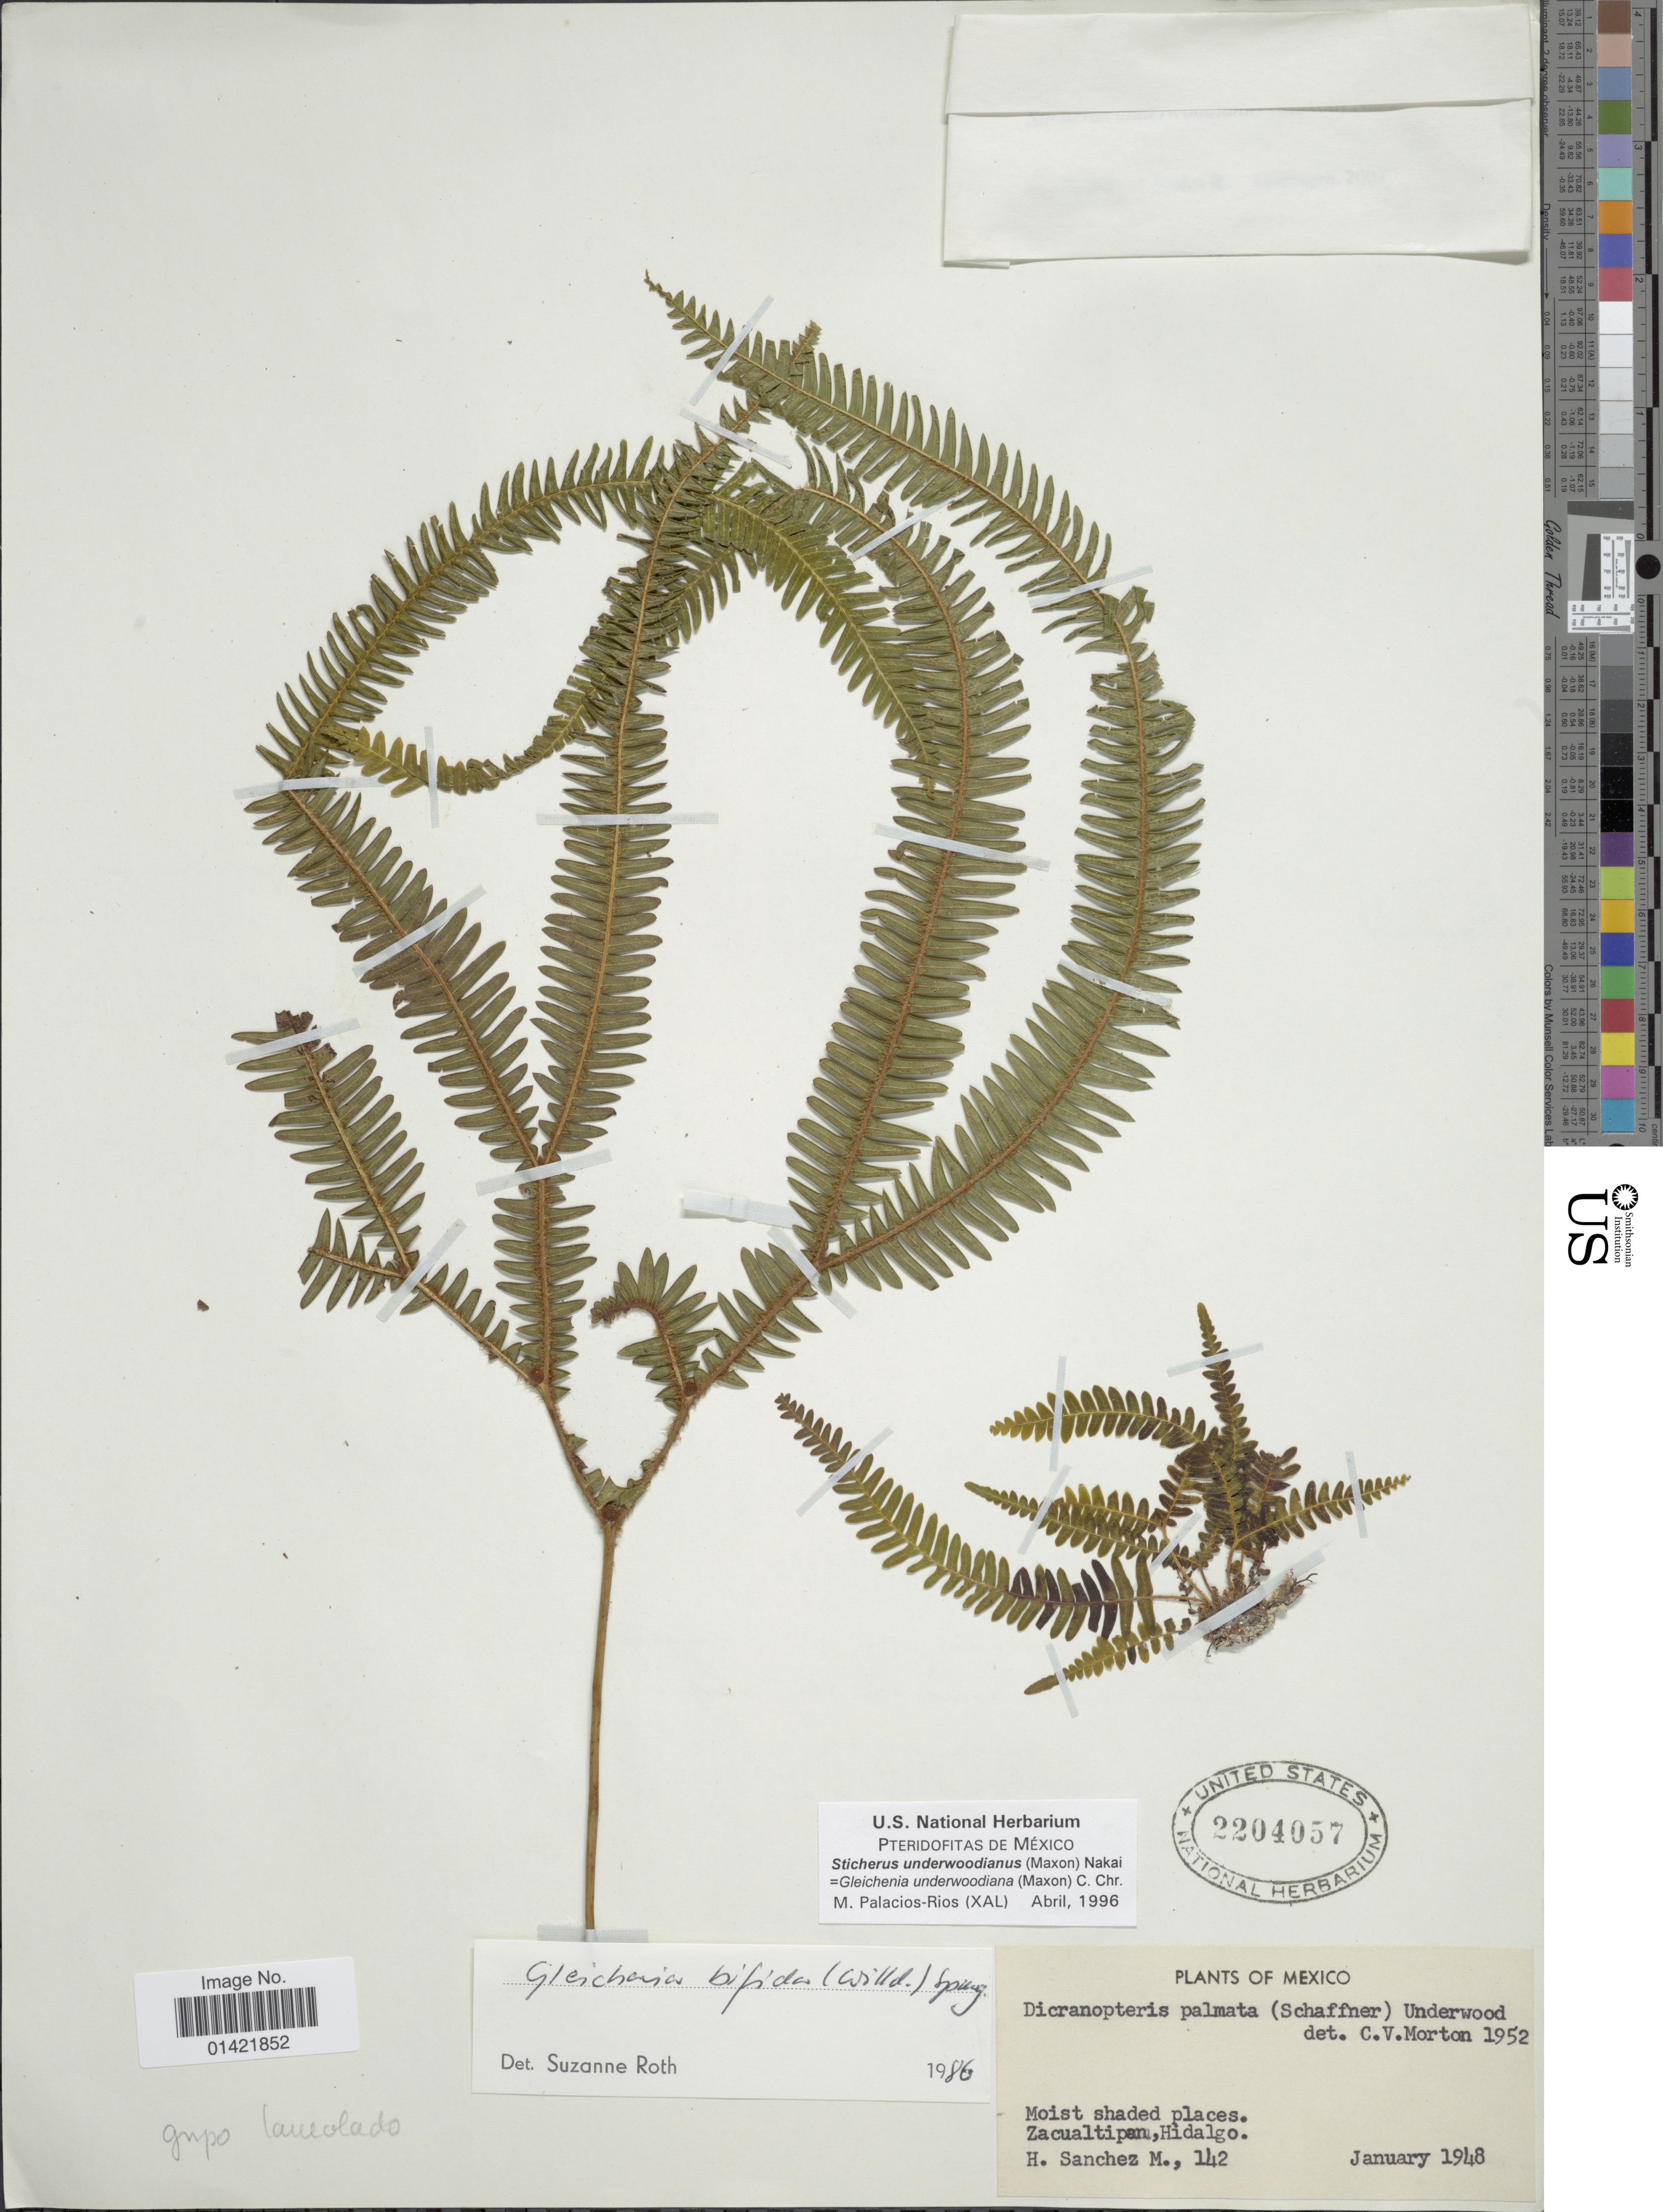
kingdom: Plantae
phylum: Tracheophyta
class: Polypodiopsida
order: Gleicheniales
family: Gleicheniaceae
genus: Sticherus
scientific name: Sticherus underwoodianus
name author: (Maxon) Nakai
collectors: H. Sánchez-Mejorada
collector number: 142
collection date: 1948-01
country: Mexico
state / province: Hidalgo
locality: Zacualtipan.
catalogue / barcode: US 2204057